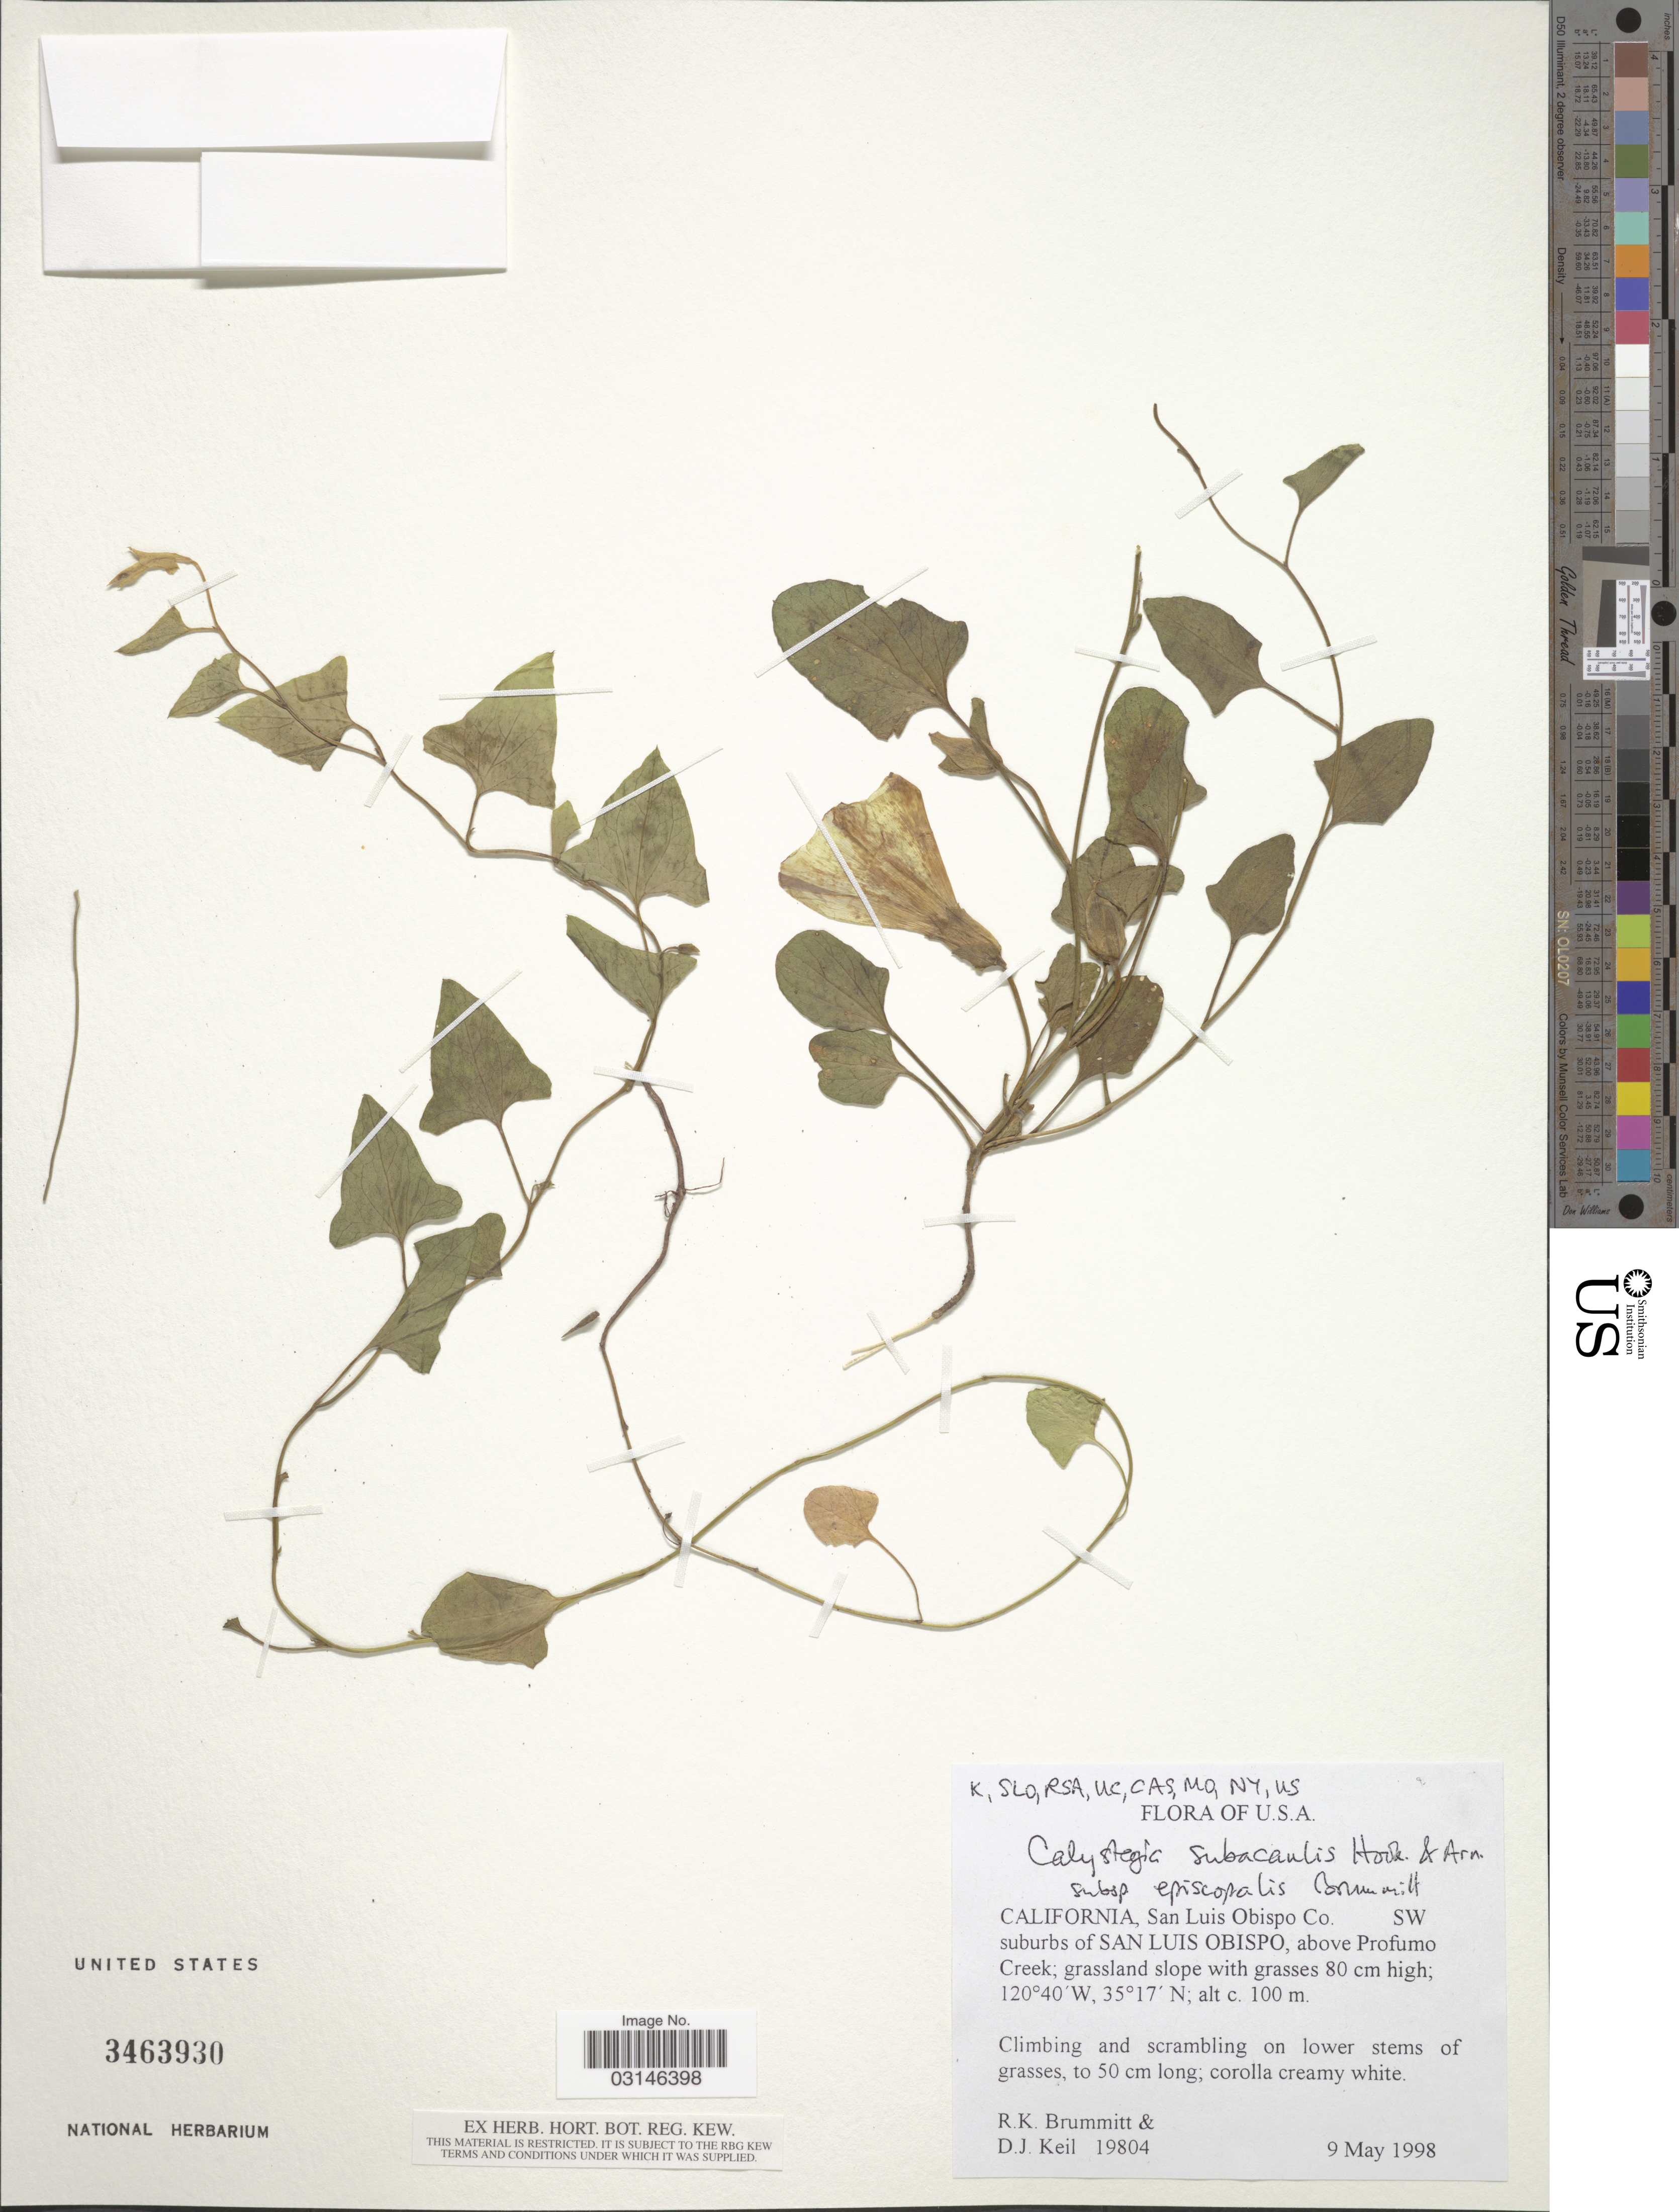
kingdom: Plantae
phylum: Tracheophyta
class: Magnoliopsida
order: Solanales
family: Convolvulaceae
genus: Calystegia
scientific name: Calystegia subacaulis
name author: Hook. & Arn.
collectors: R. K. Brummitt & D. J. Keil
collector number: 19804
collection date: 1998-05-09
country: United States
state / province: California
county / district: San Luis Obispo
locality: San Luis Obispo Co., SW suburbs of San Luis Obispo, above Profumo Creek.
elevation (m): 100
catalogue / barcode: US 3463930